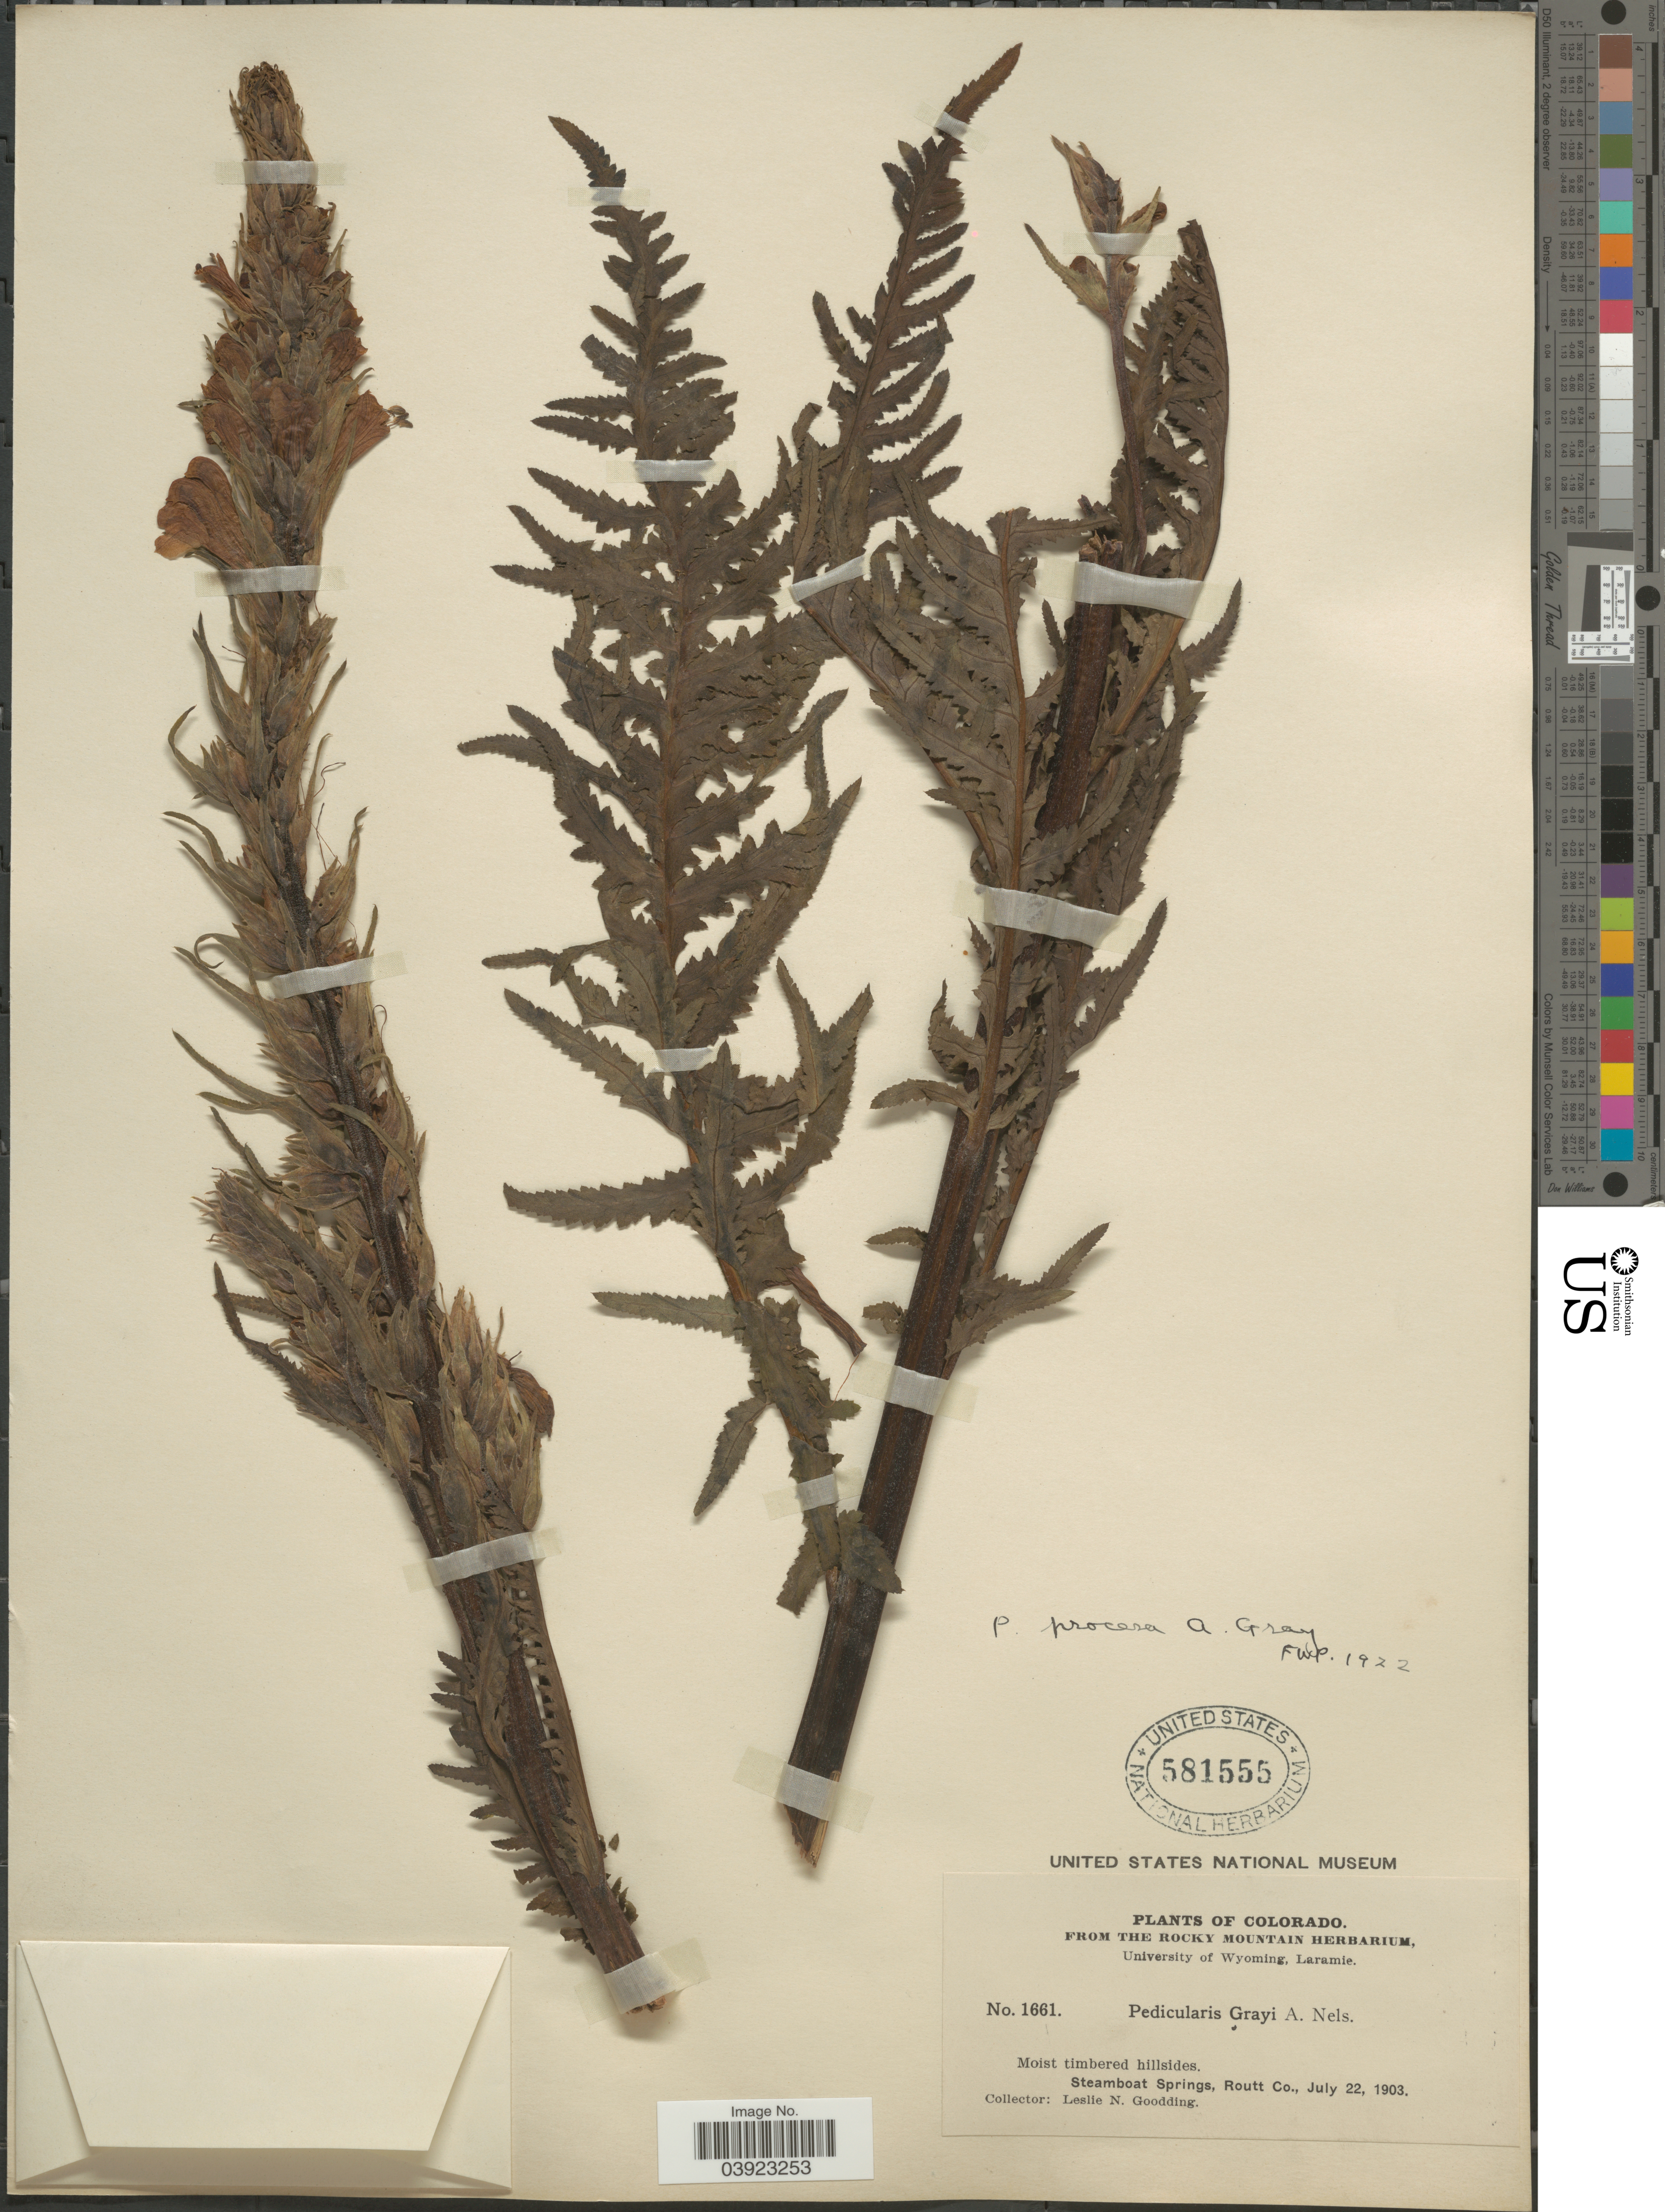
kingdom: Plantae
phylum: Tracheophyta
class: Magnoliopsida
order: Lamiales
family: Orobanchaceae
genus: Pedicularis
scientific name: Pedicularis procera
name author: A. Gray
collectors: L. N. Goodding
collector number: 1661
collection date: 1903-07-22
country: United States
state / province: Colorado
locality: Steamboat Springs, Routt Co.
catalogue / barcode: US 581555